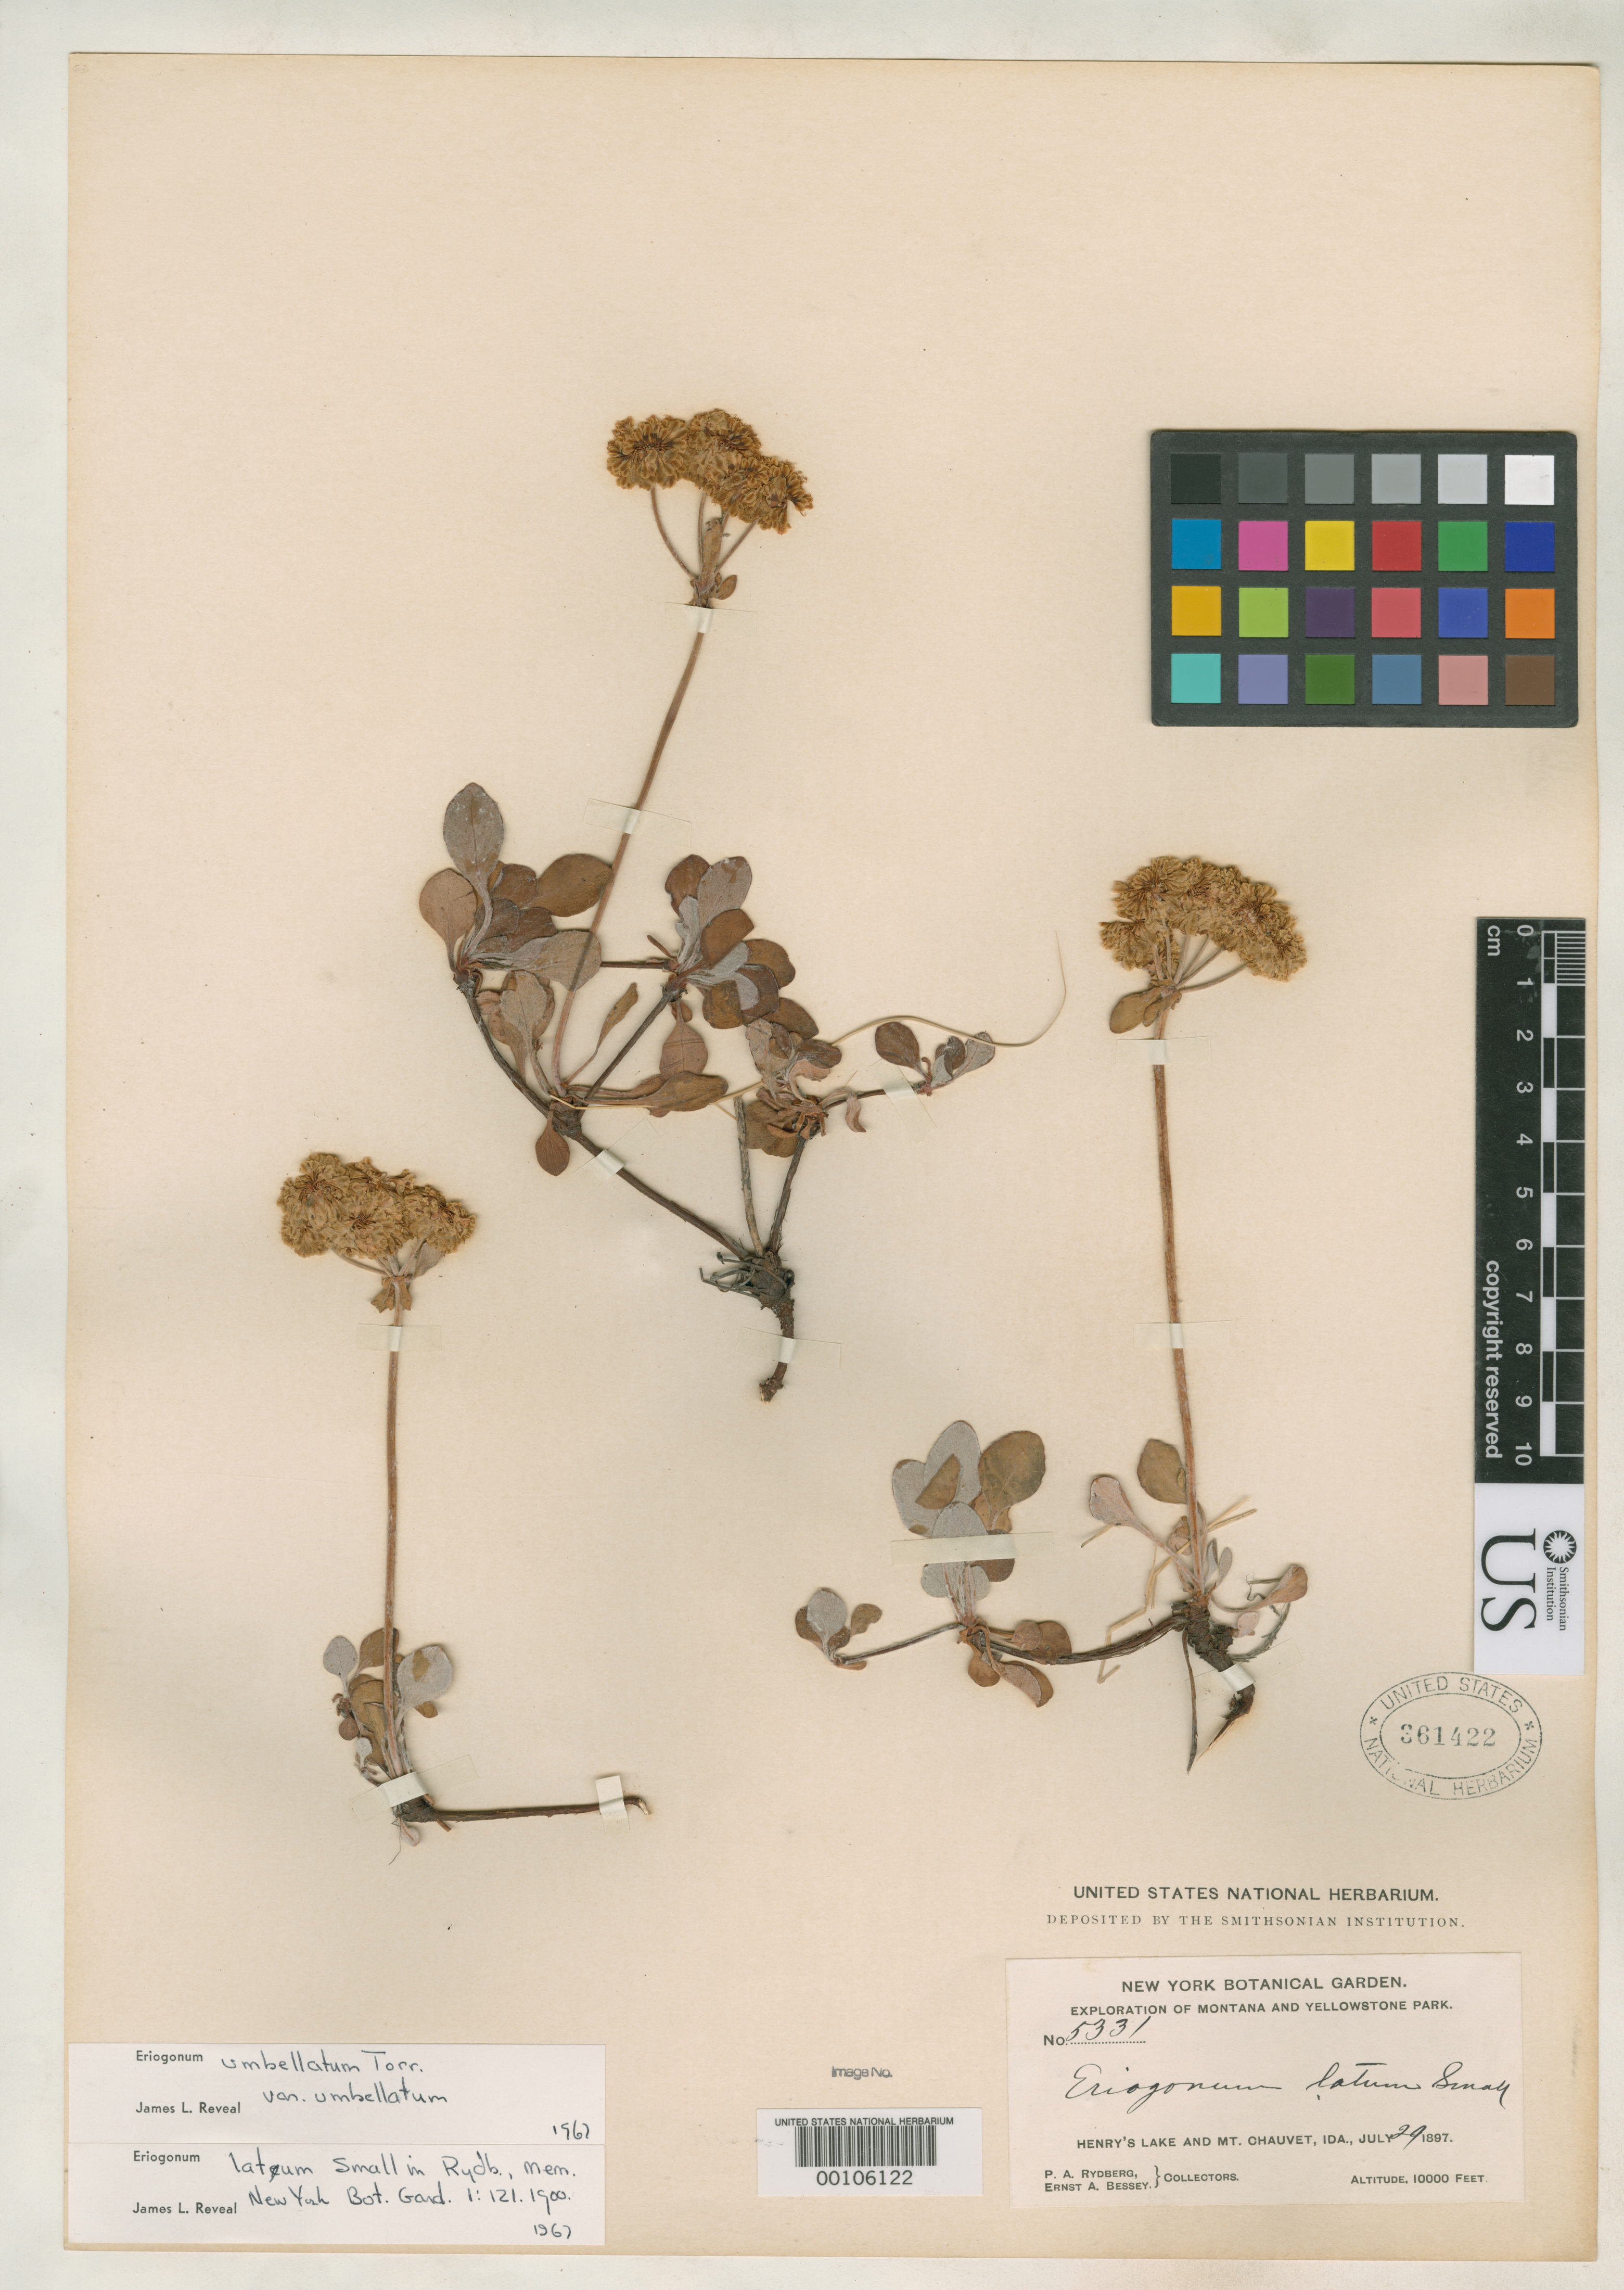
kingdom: Plantae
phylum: Tracheophyta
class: Magnoliopsida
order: Caryophyllales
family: Polygonaceae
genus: Eriogonum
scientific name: Eriogonum latum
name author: Small in Rydb.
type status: Isosyntype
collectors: P. A. Rydberg & E. Bessey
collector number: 5331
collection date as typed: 29 Jul 1897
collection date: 1897-07-29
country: United States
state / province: Idaho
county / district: Fremont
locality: Henry's Lake and Mt. Chauvet.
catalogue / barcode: US 361422